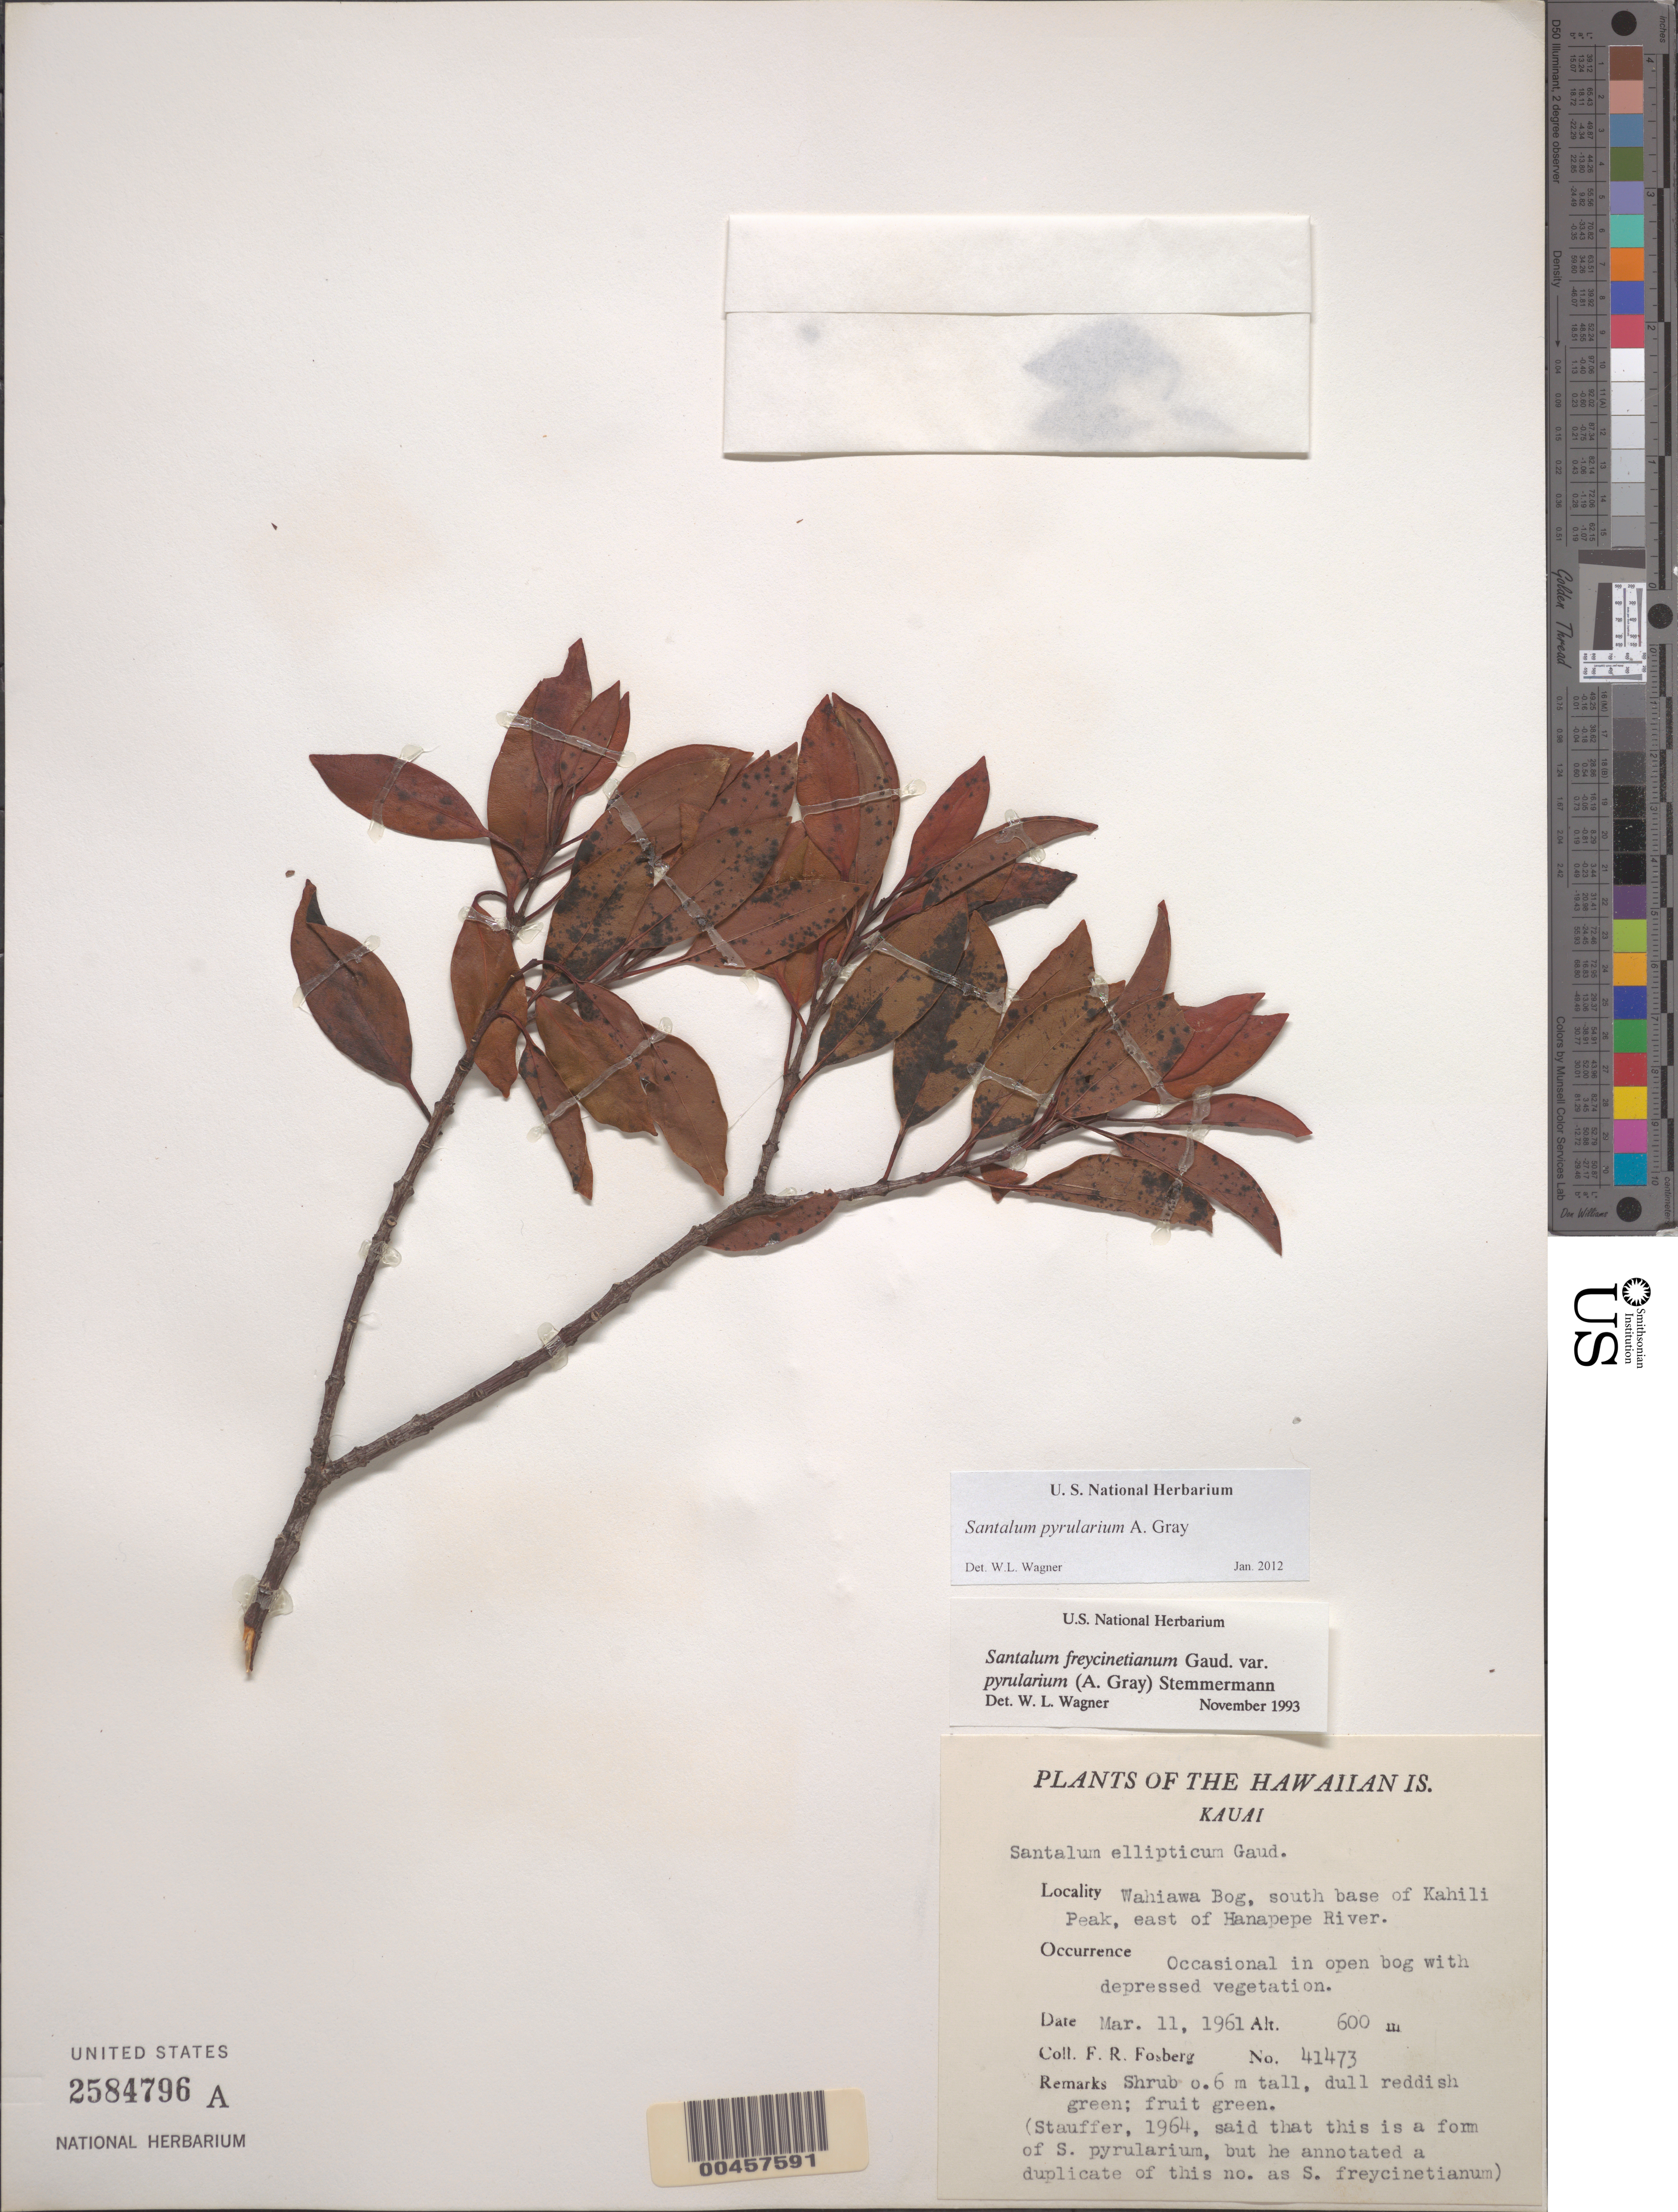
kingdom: Plantae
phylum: Tracheophyta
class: Magnoliopsida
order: Santalales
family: Santalaceae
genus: Santalum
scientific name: Santalum pyrularium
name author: A. Gray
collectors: F. R. Fosberg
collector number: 41473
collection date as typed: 11 Mar 1961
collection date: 1961-03-11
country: United States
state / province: Hawaii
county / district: Kauai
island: Kaua'i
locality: Wahiawa Bog, S base of Kahili Peak, E of Hanapepe River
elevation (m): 600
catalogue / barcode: US 2584796A